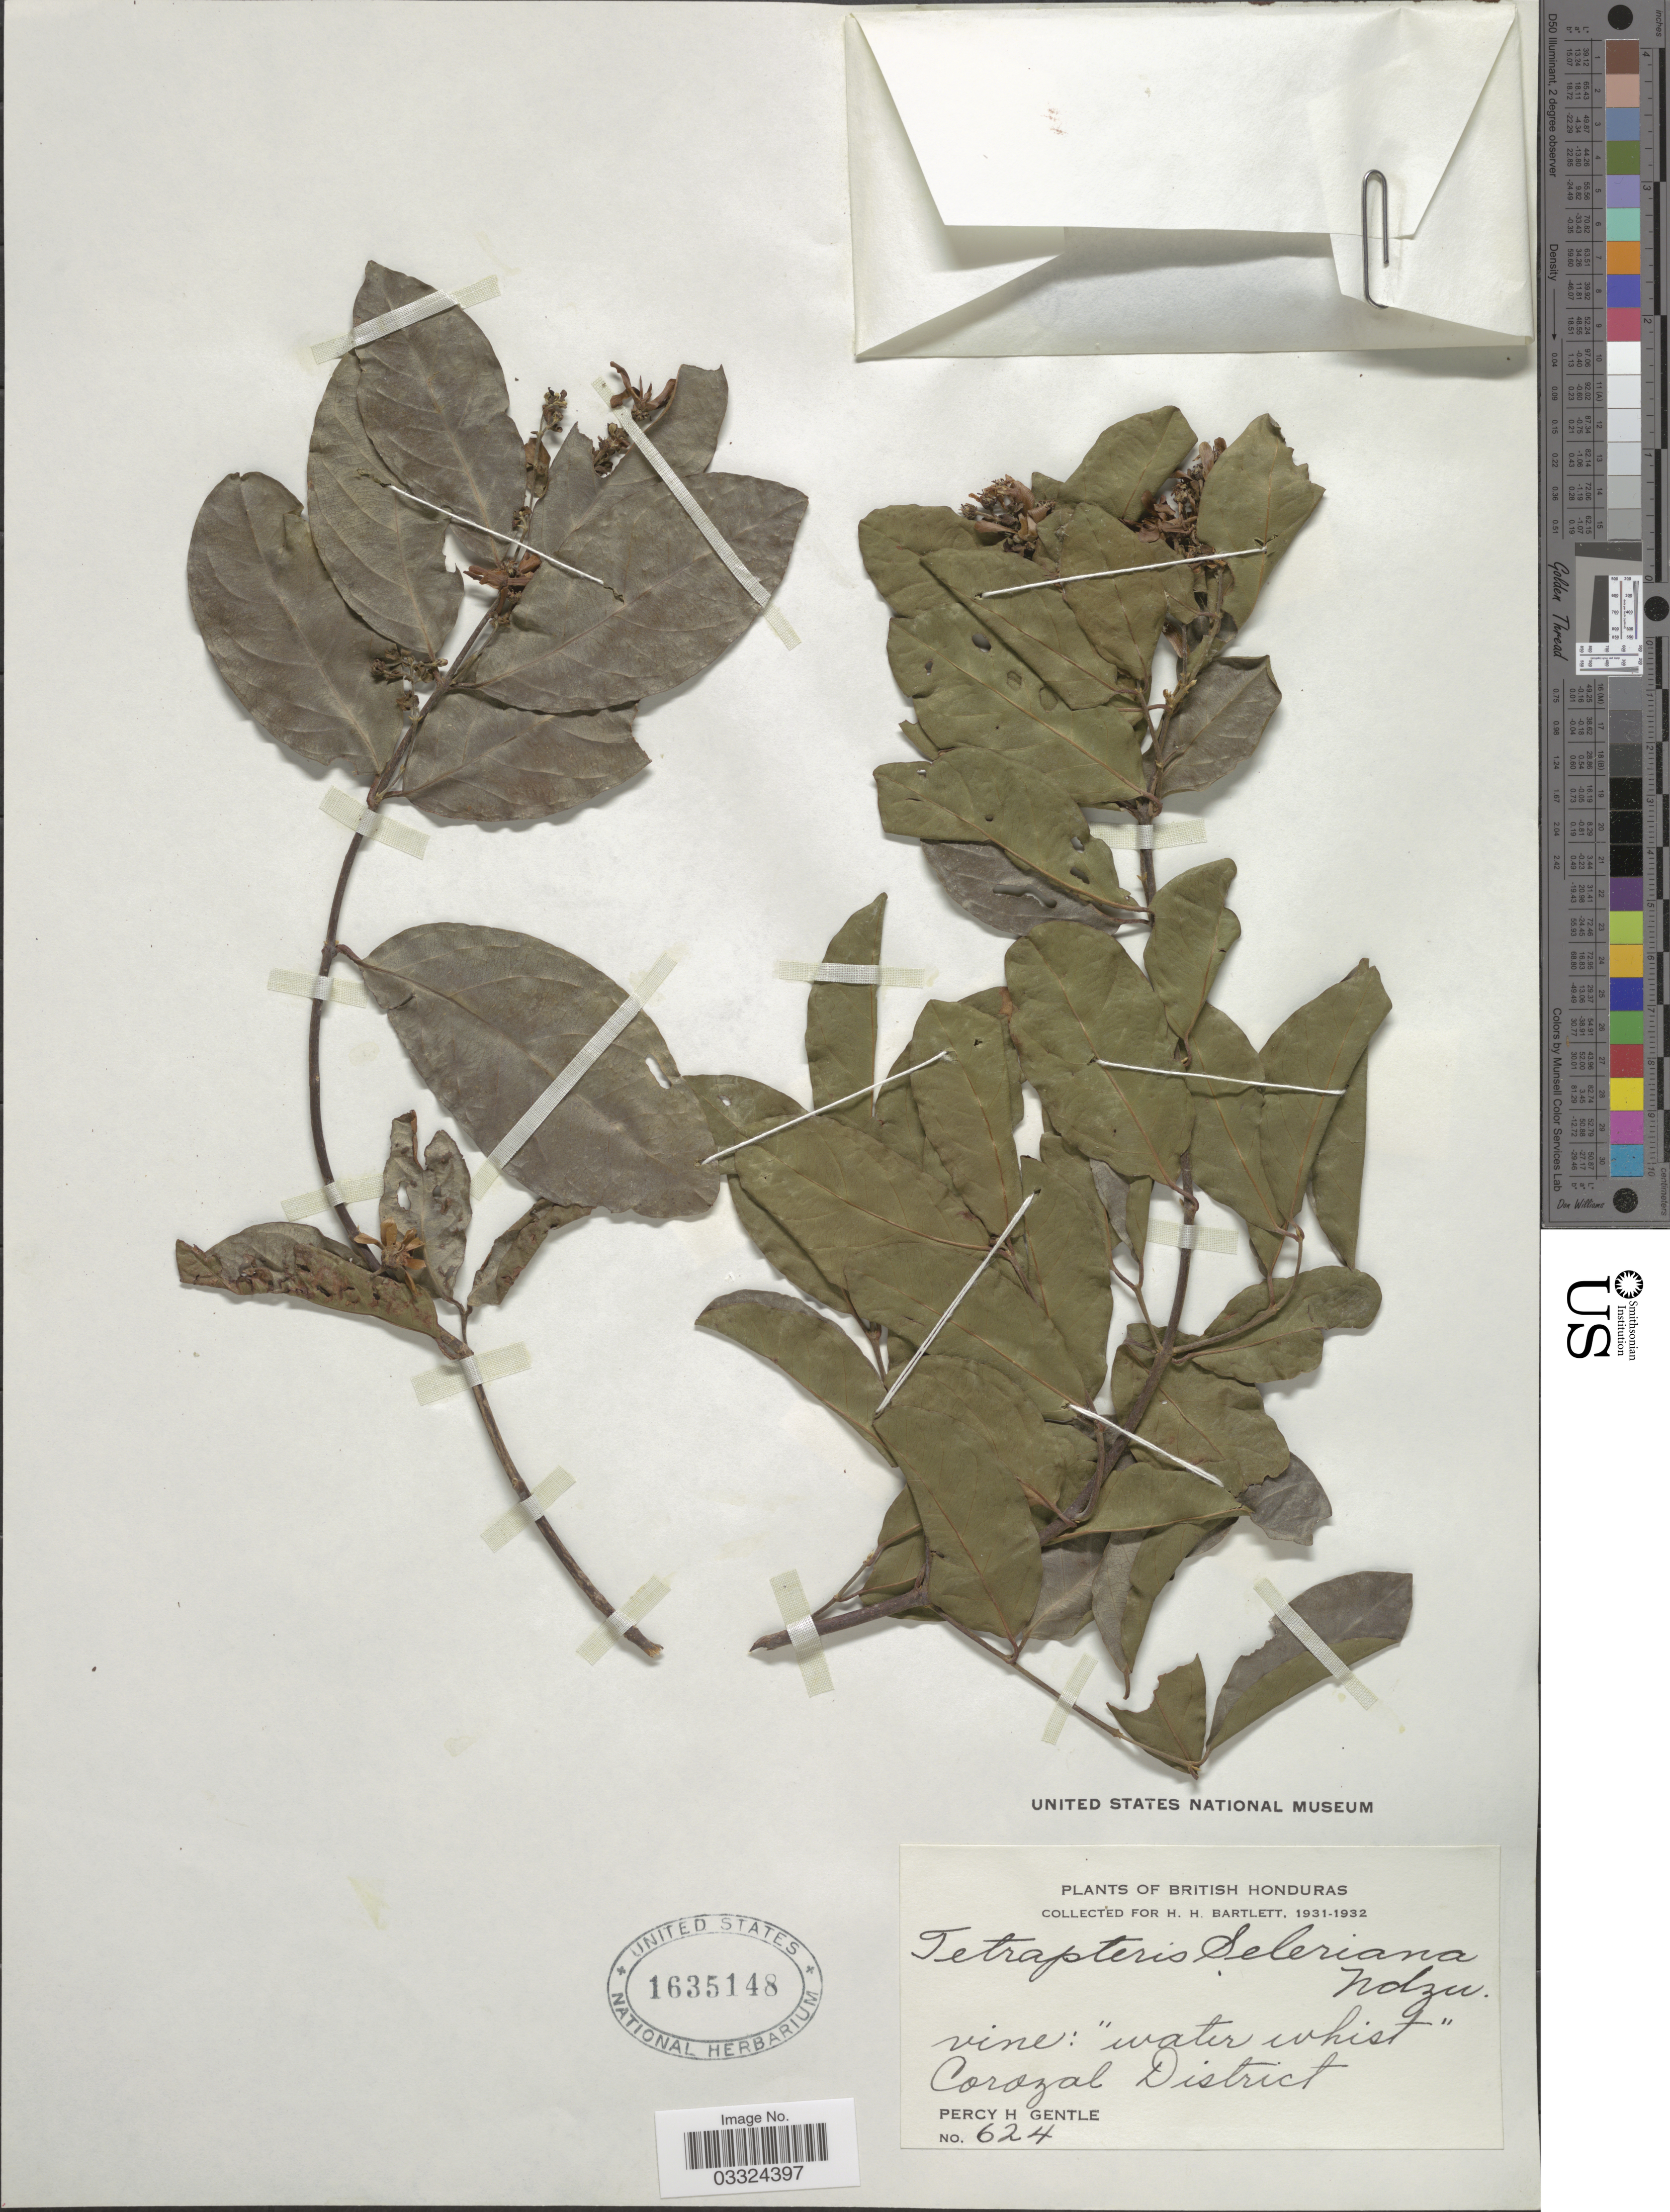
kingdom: Plantae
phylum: Tracheophyta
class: Magnoliopsida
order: Malpighiales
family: Malpighiaceae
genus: Glicophyllum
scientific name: Glicophyllum selerianum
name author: (Nied.) R.F. Almeida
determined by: Pool, A., (MO), Missouri Botanical Garden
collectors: P. H. Gentle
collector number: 624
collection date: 1931/1932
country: Belize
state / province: Corozal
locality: Corozal District. British Honduras.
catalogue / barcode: US 1635148